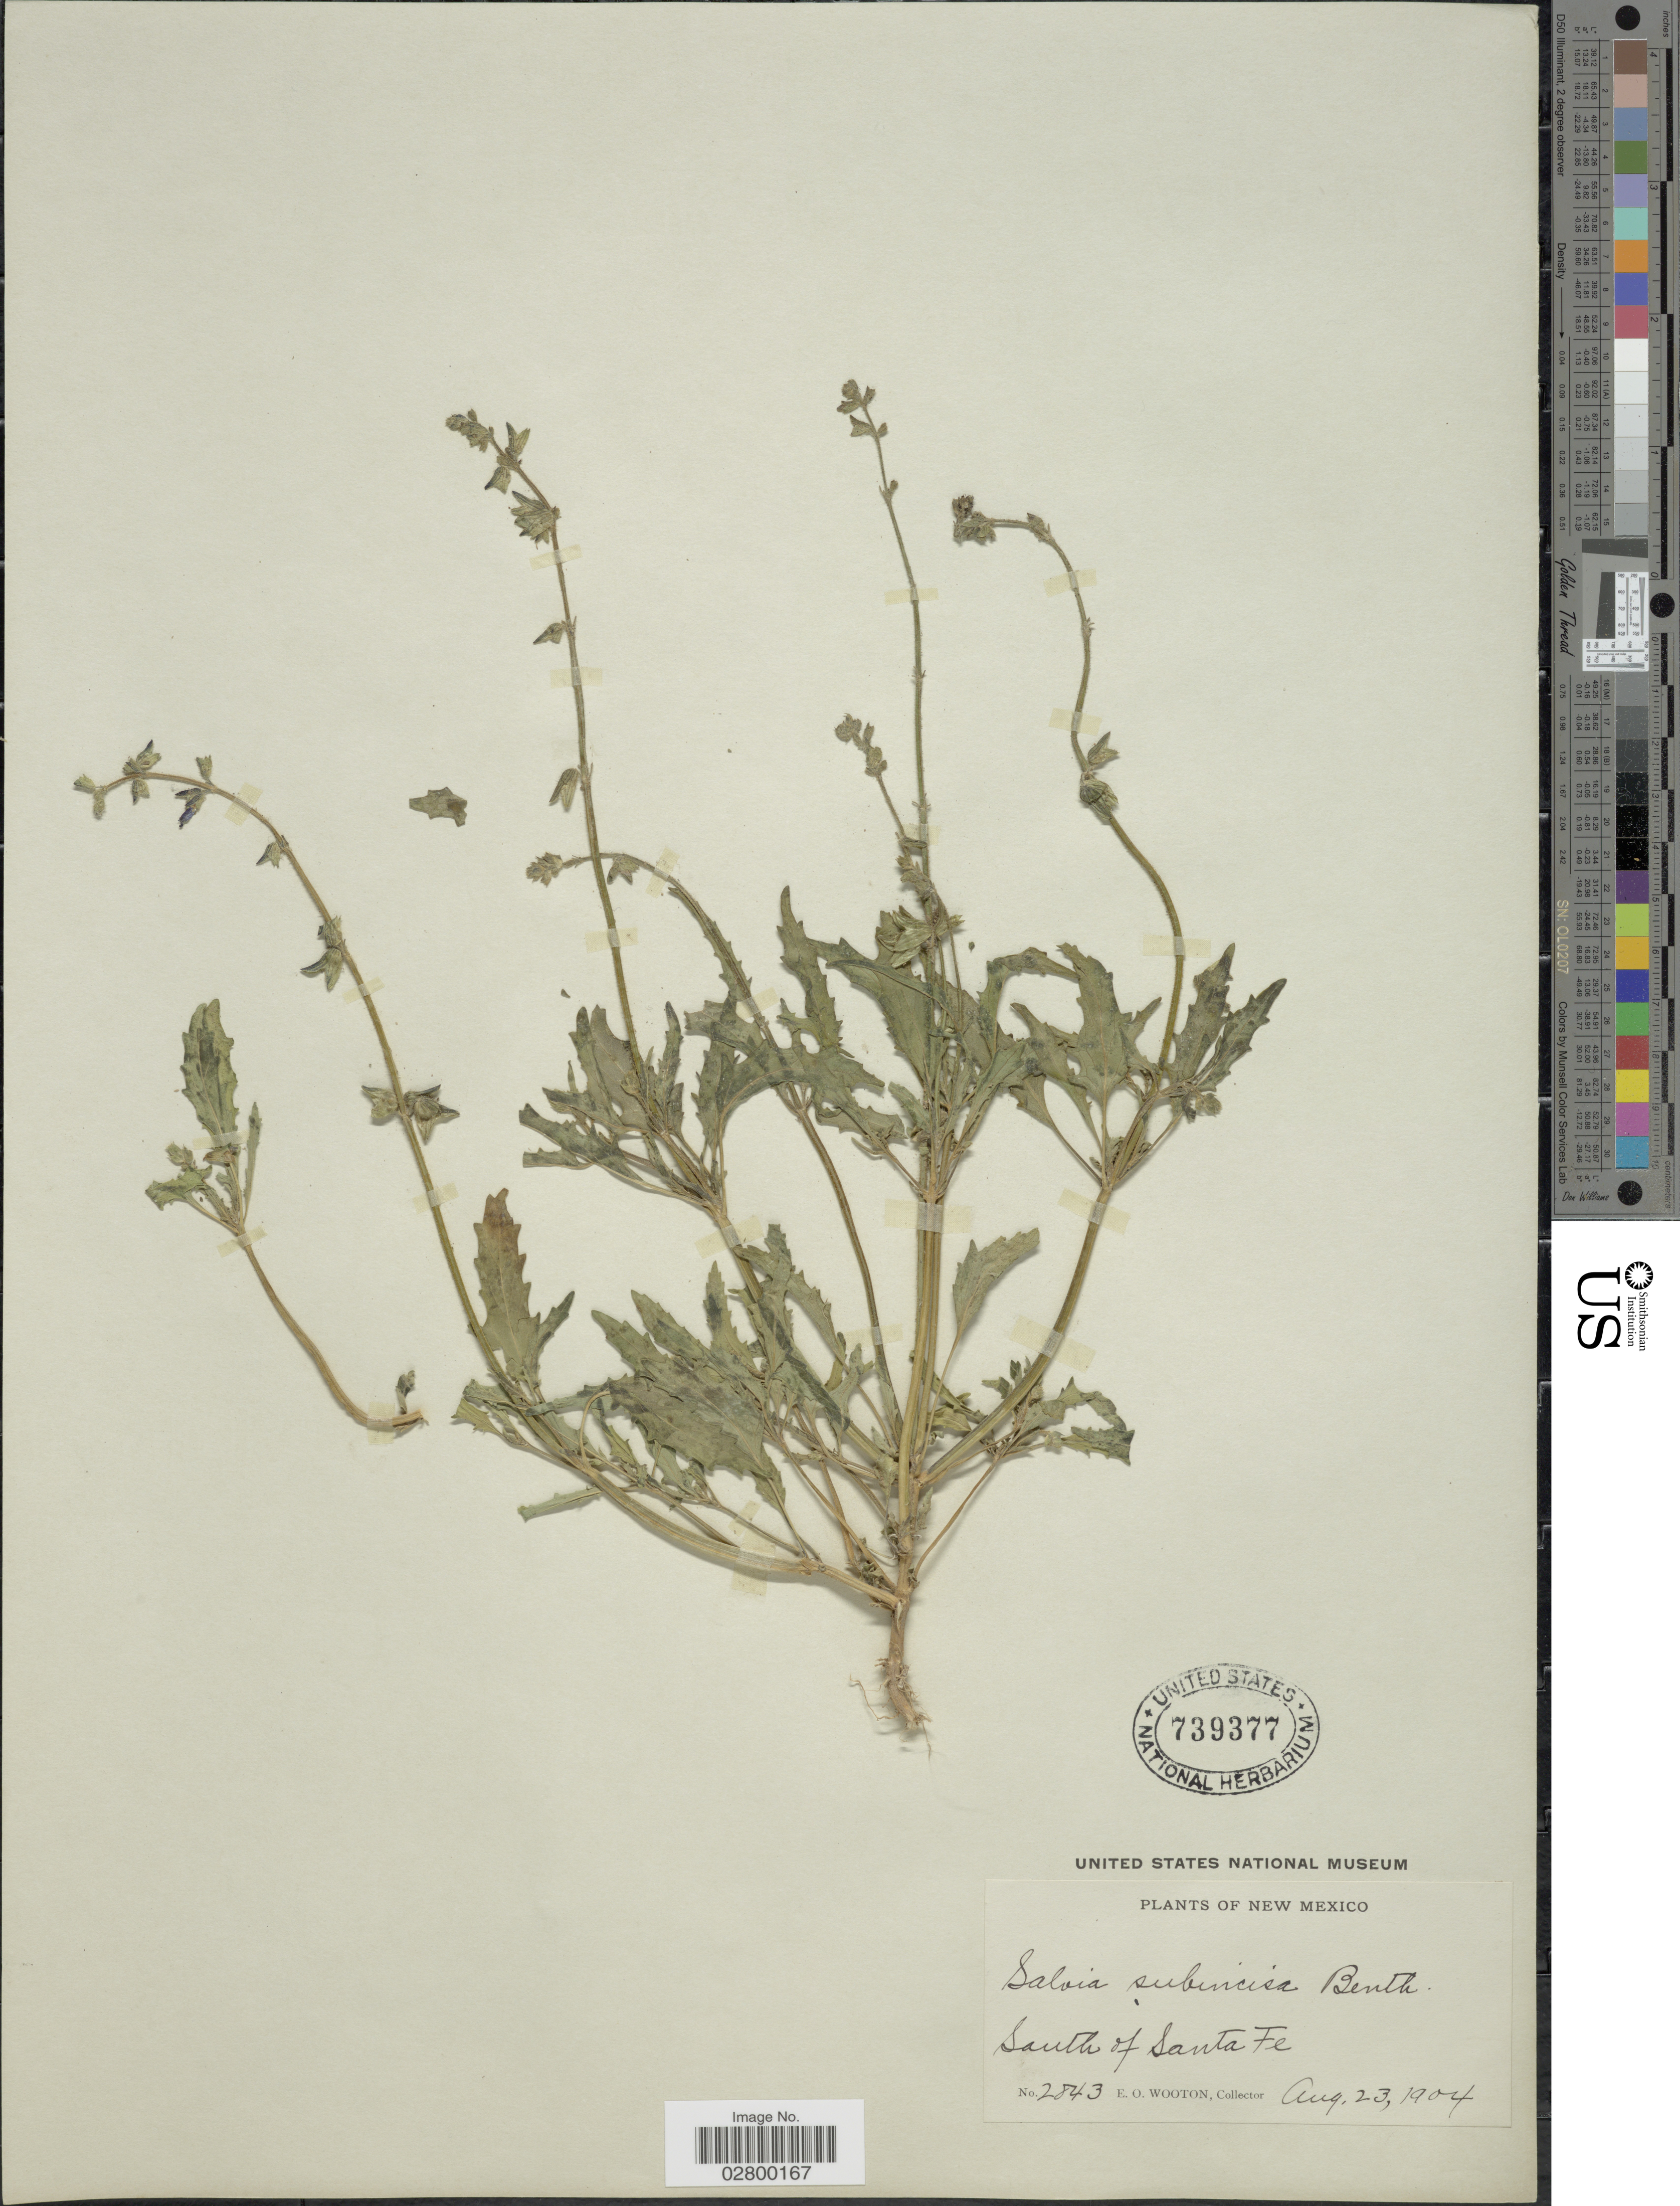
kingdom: Plantae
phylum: Tracheophyta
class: Magnoliopsida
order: Lamiales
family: Lamiaceae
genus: Salvia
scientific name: Salvia subincisa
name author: Benth.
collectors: E. O. Wooton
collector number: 2843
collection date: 1904-08-23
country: United States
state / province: New Mexico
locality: South of Santa Fe.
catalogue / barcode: US 739377